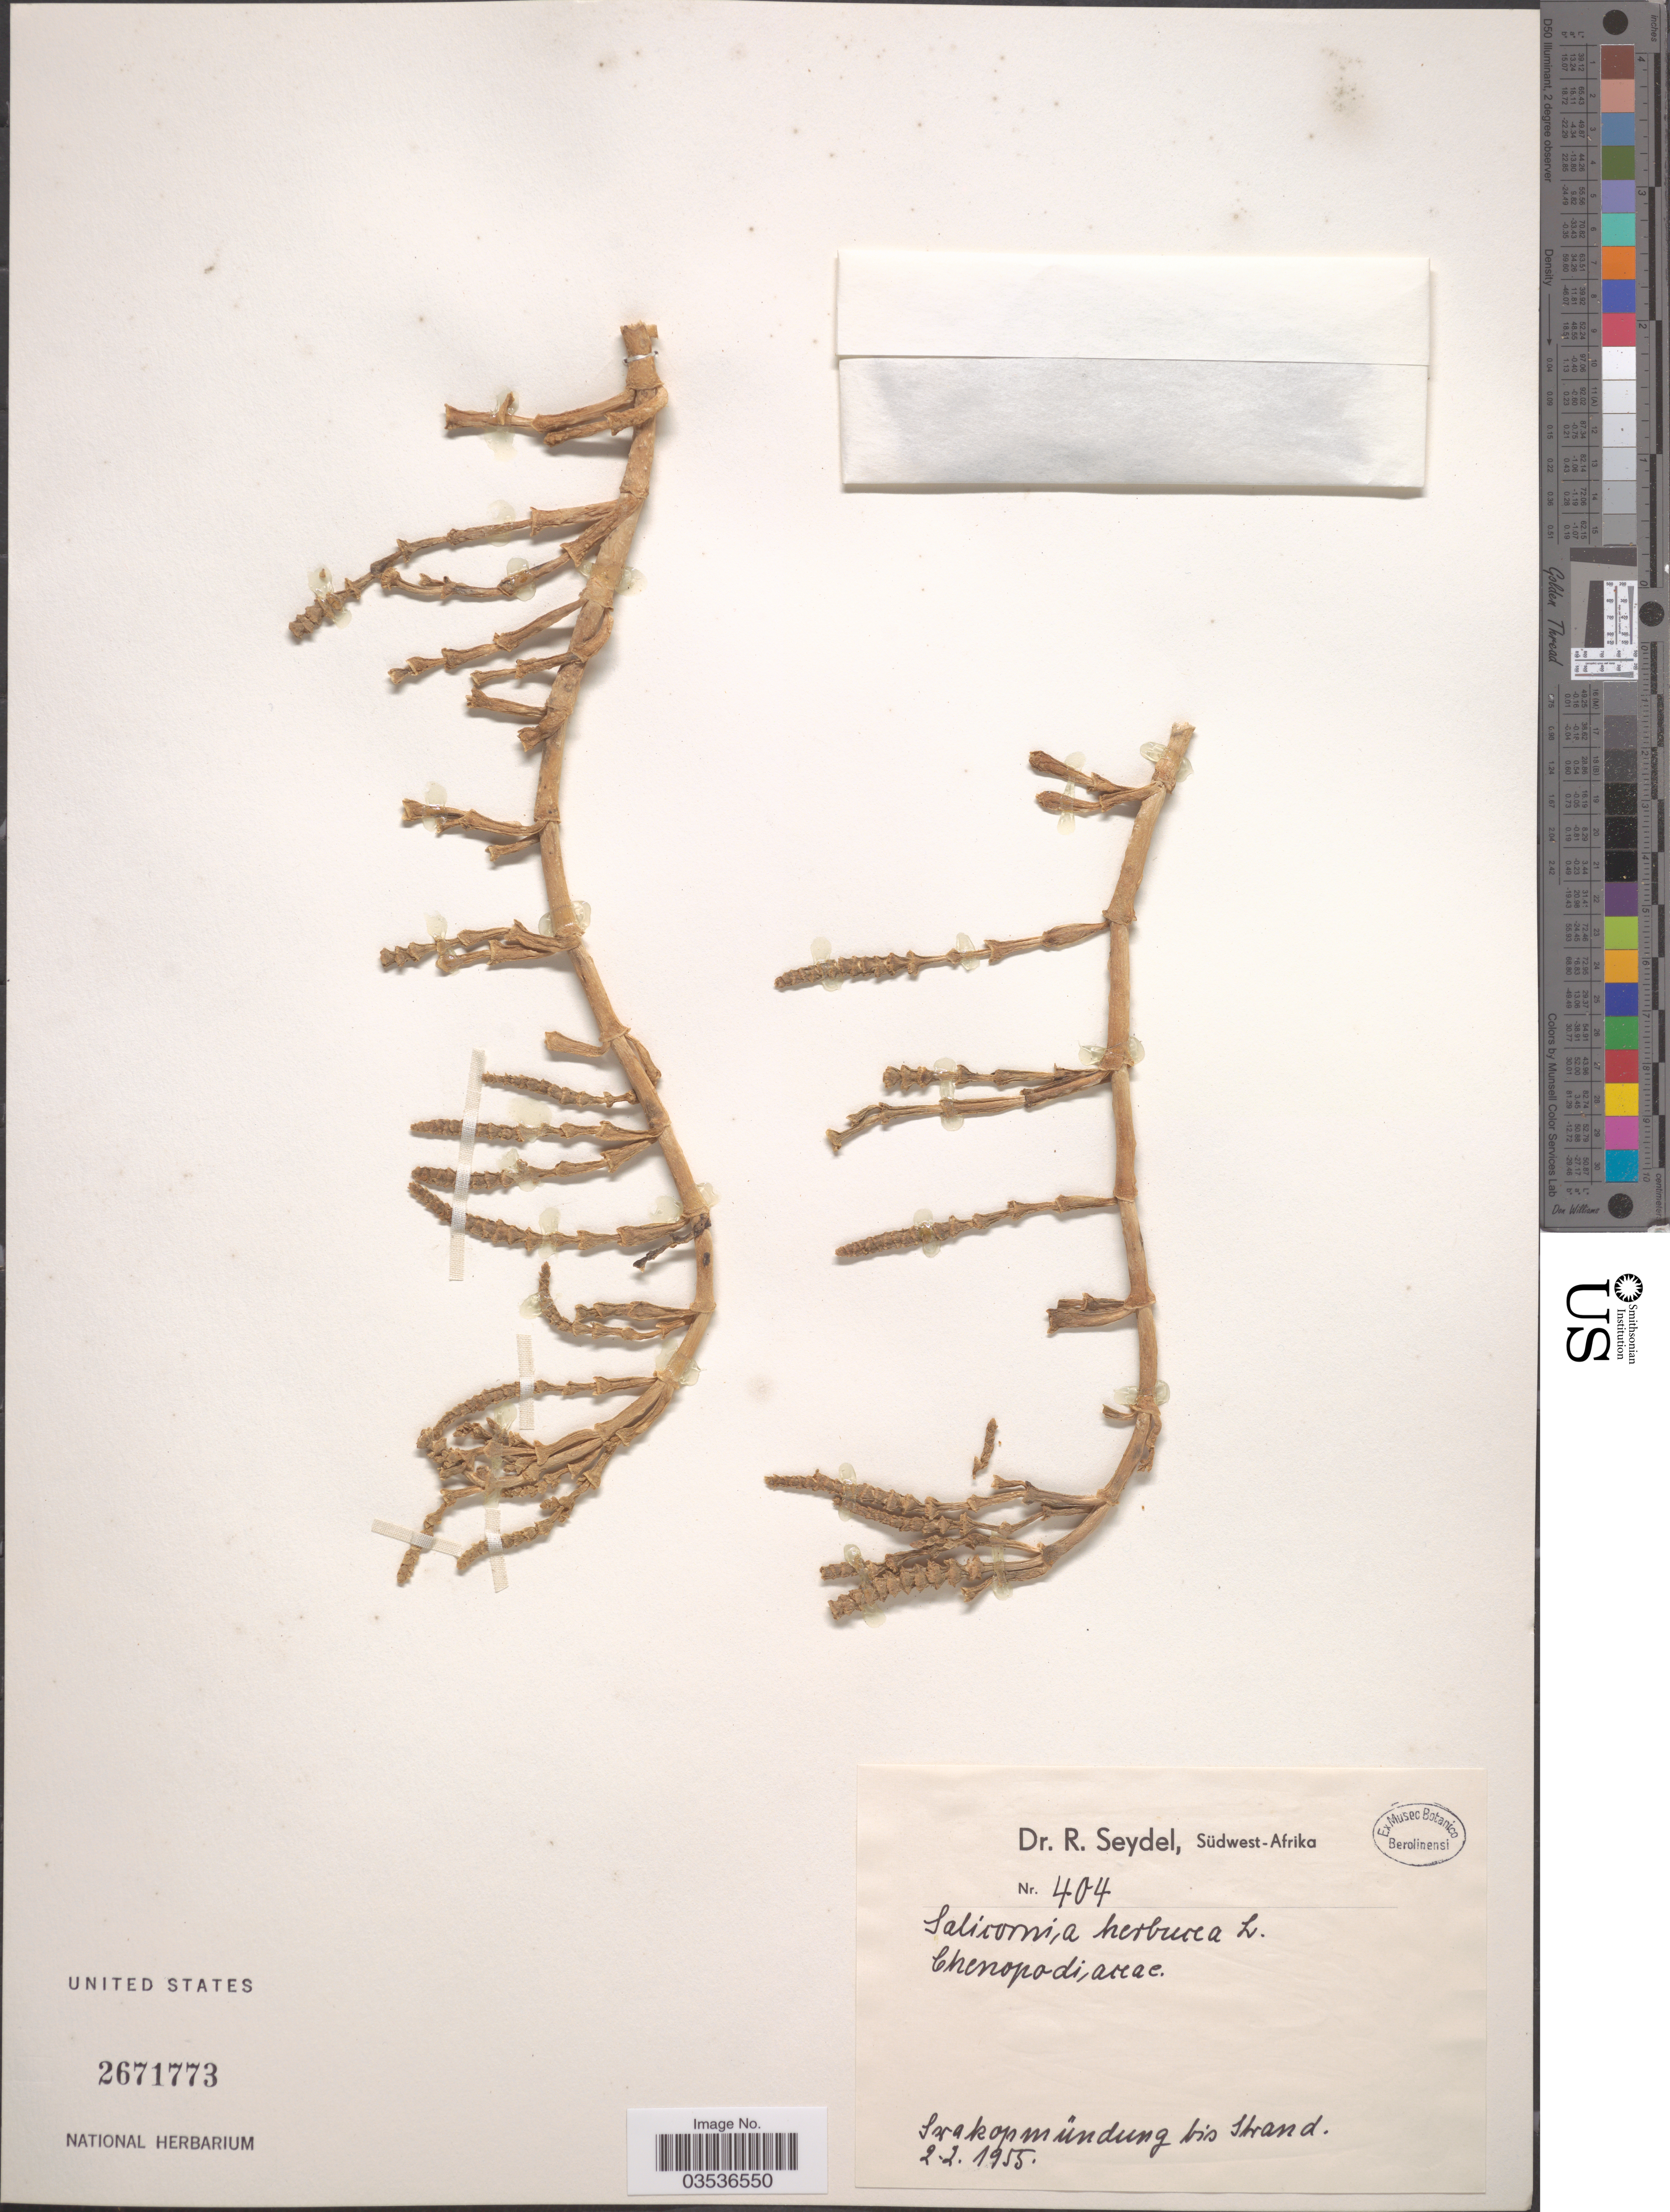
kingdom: Plantae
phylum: Tracheophyta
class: Magnoliopsida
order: Caryophyllales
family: Amaranthaceae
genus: Salicornia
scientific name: Salicornia herbacea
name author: L.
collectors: R. Seydel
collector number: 404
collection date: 1955-02-02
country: Namibia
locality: Südwest-Afrika. Swakopmündung bis Strand.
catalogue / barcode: US 2671773